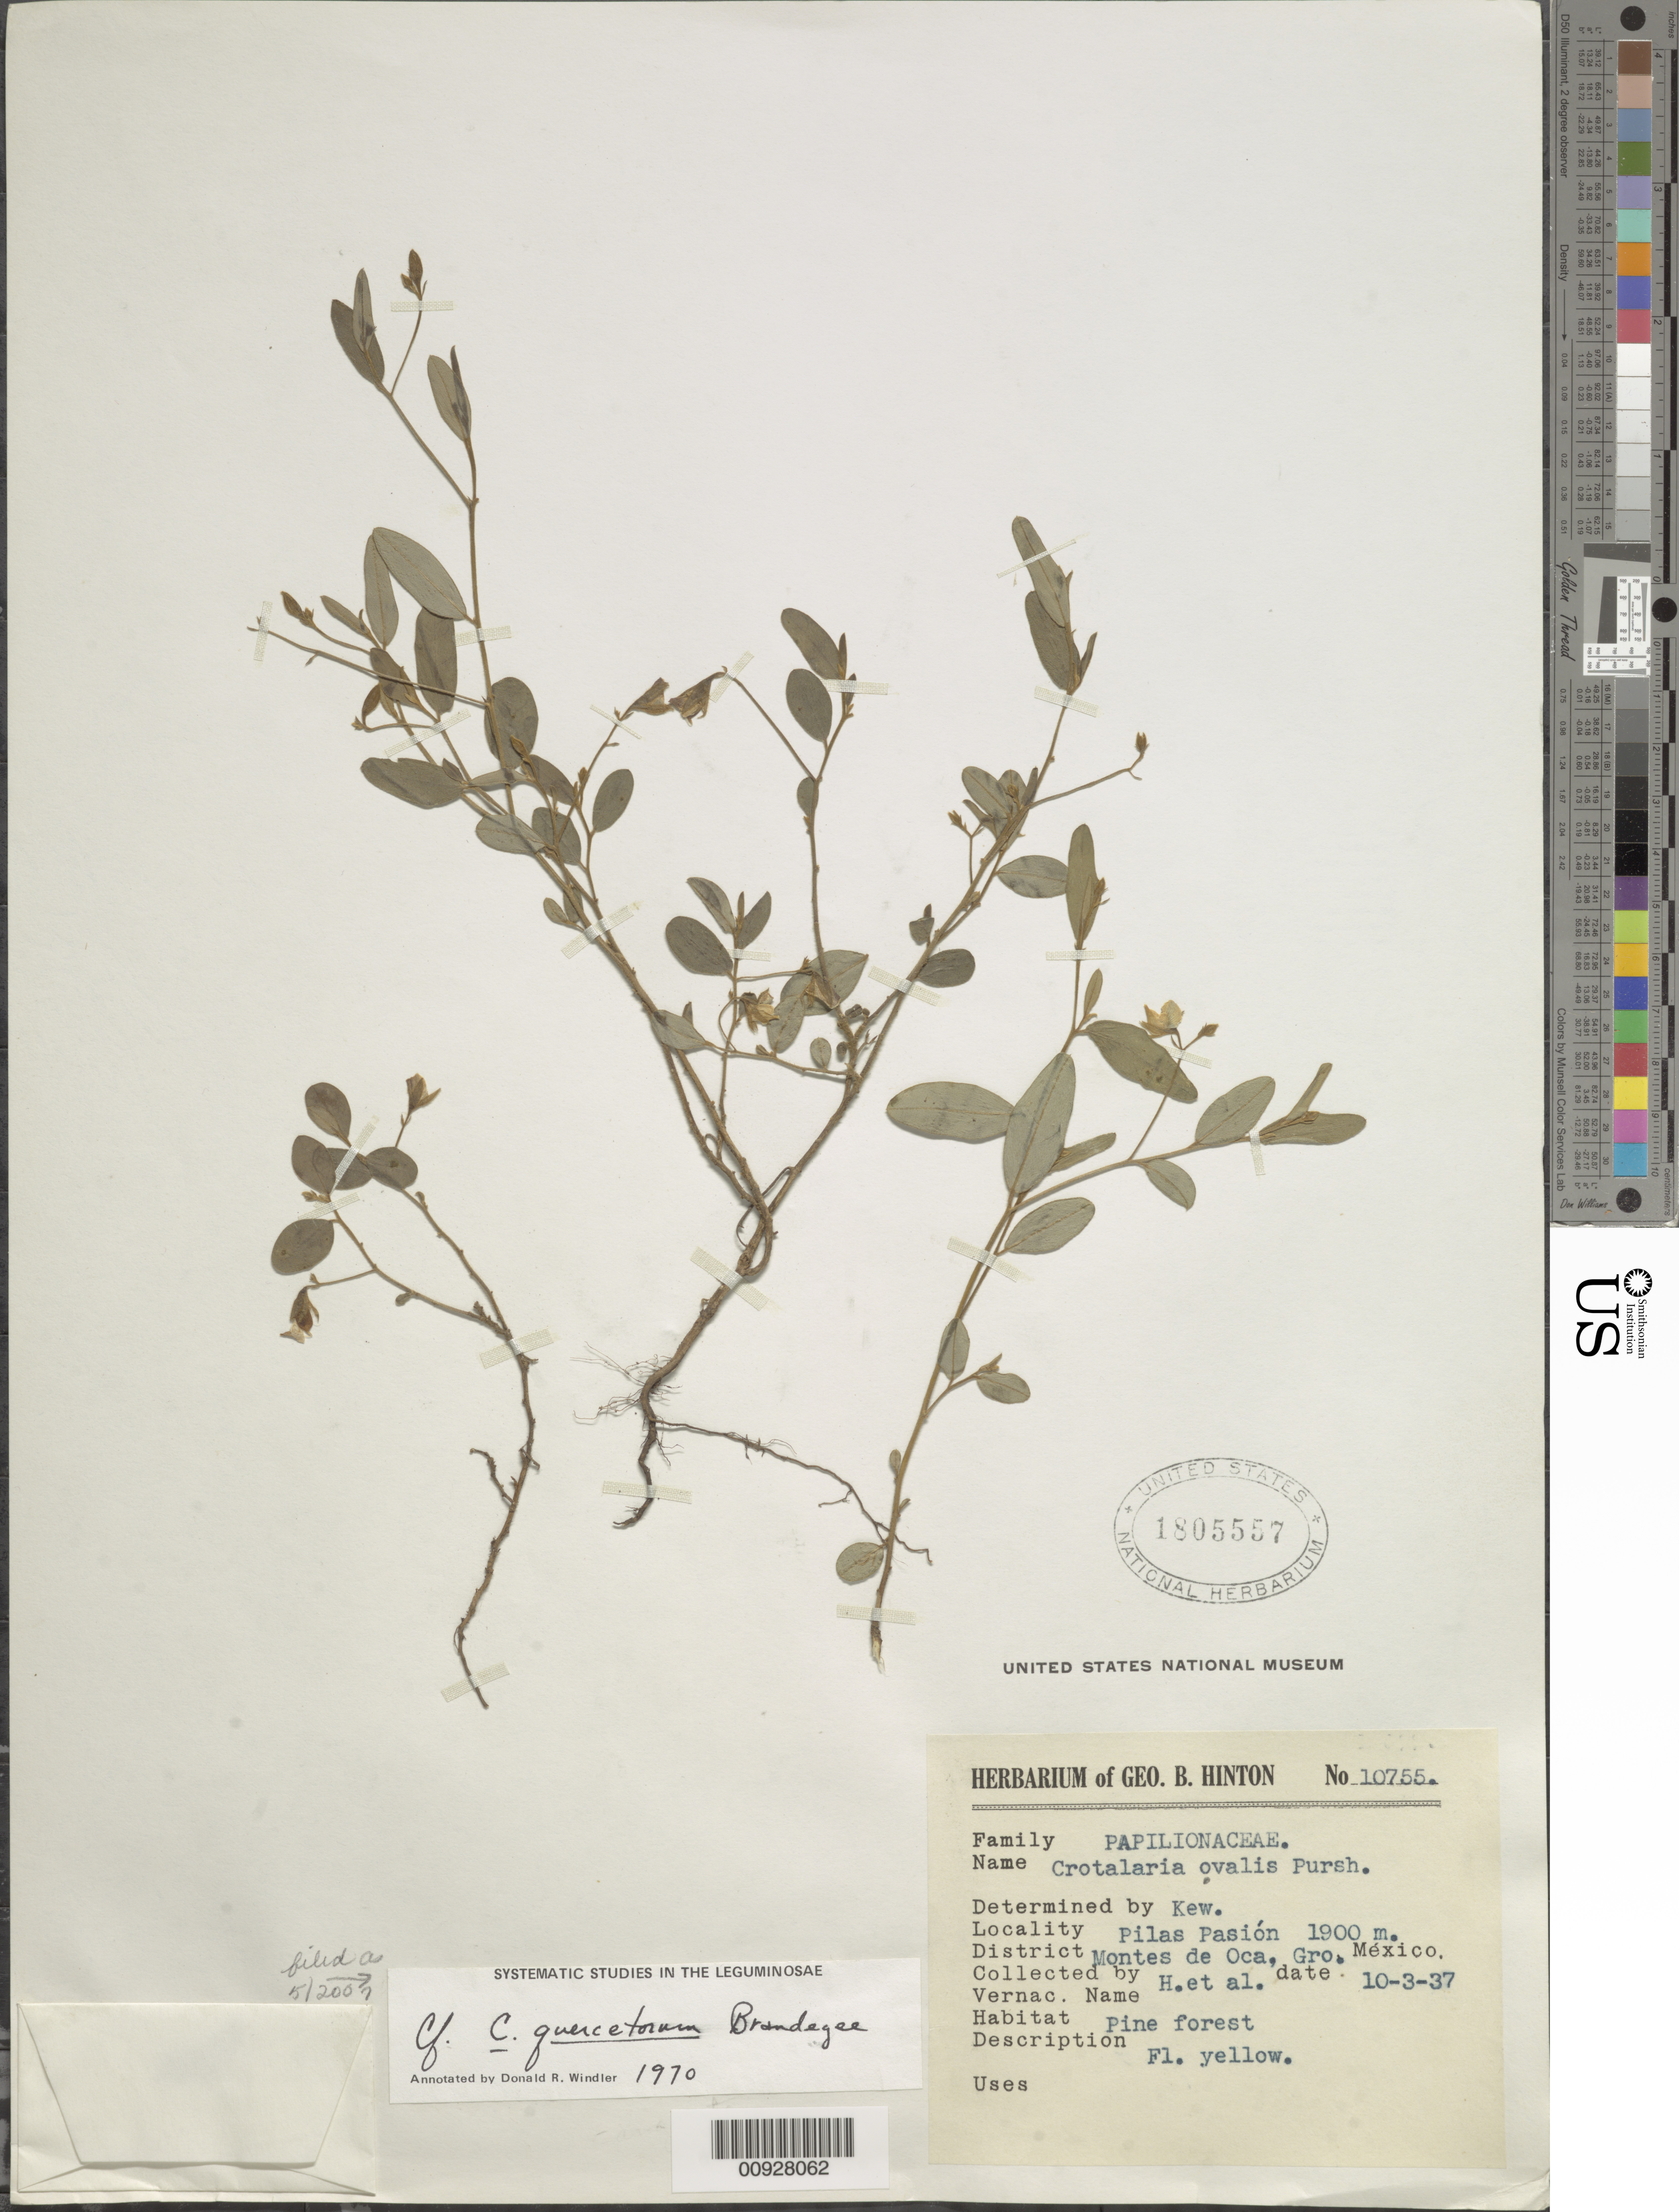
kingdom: Plantae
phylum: Tracheophyta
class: Magnoliopsida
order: Fabales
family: Fabaceae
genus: Crotalaria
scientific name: Crotalaria quercetorum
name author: Brandegee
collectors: G. B. Hinton & et al.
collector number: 10755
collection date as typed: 03 Oct 1937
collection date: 1937-10-03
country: Mexico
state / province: Guerrero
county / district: Montes de Oca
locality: Pilas Pasión, District Montes de Oca, Guerrero.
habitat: Pine forest.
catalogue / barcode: US 1805557